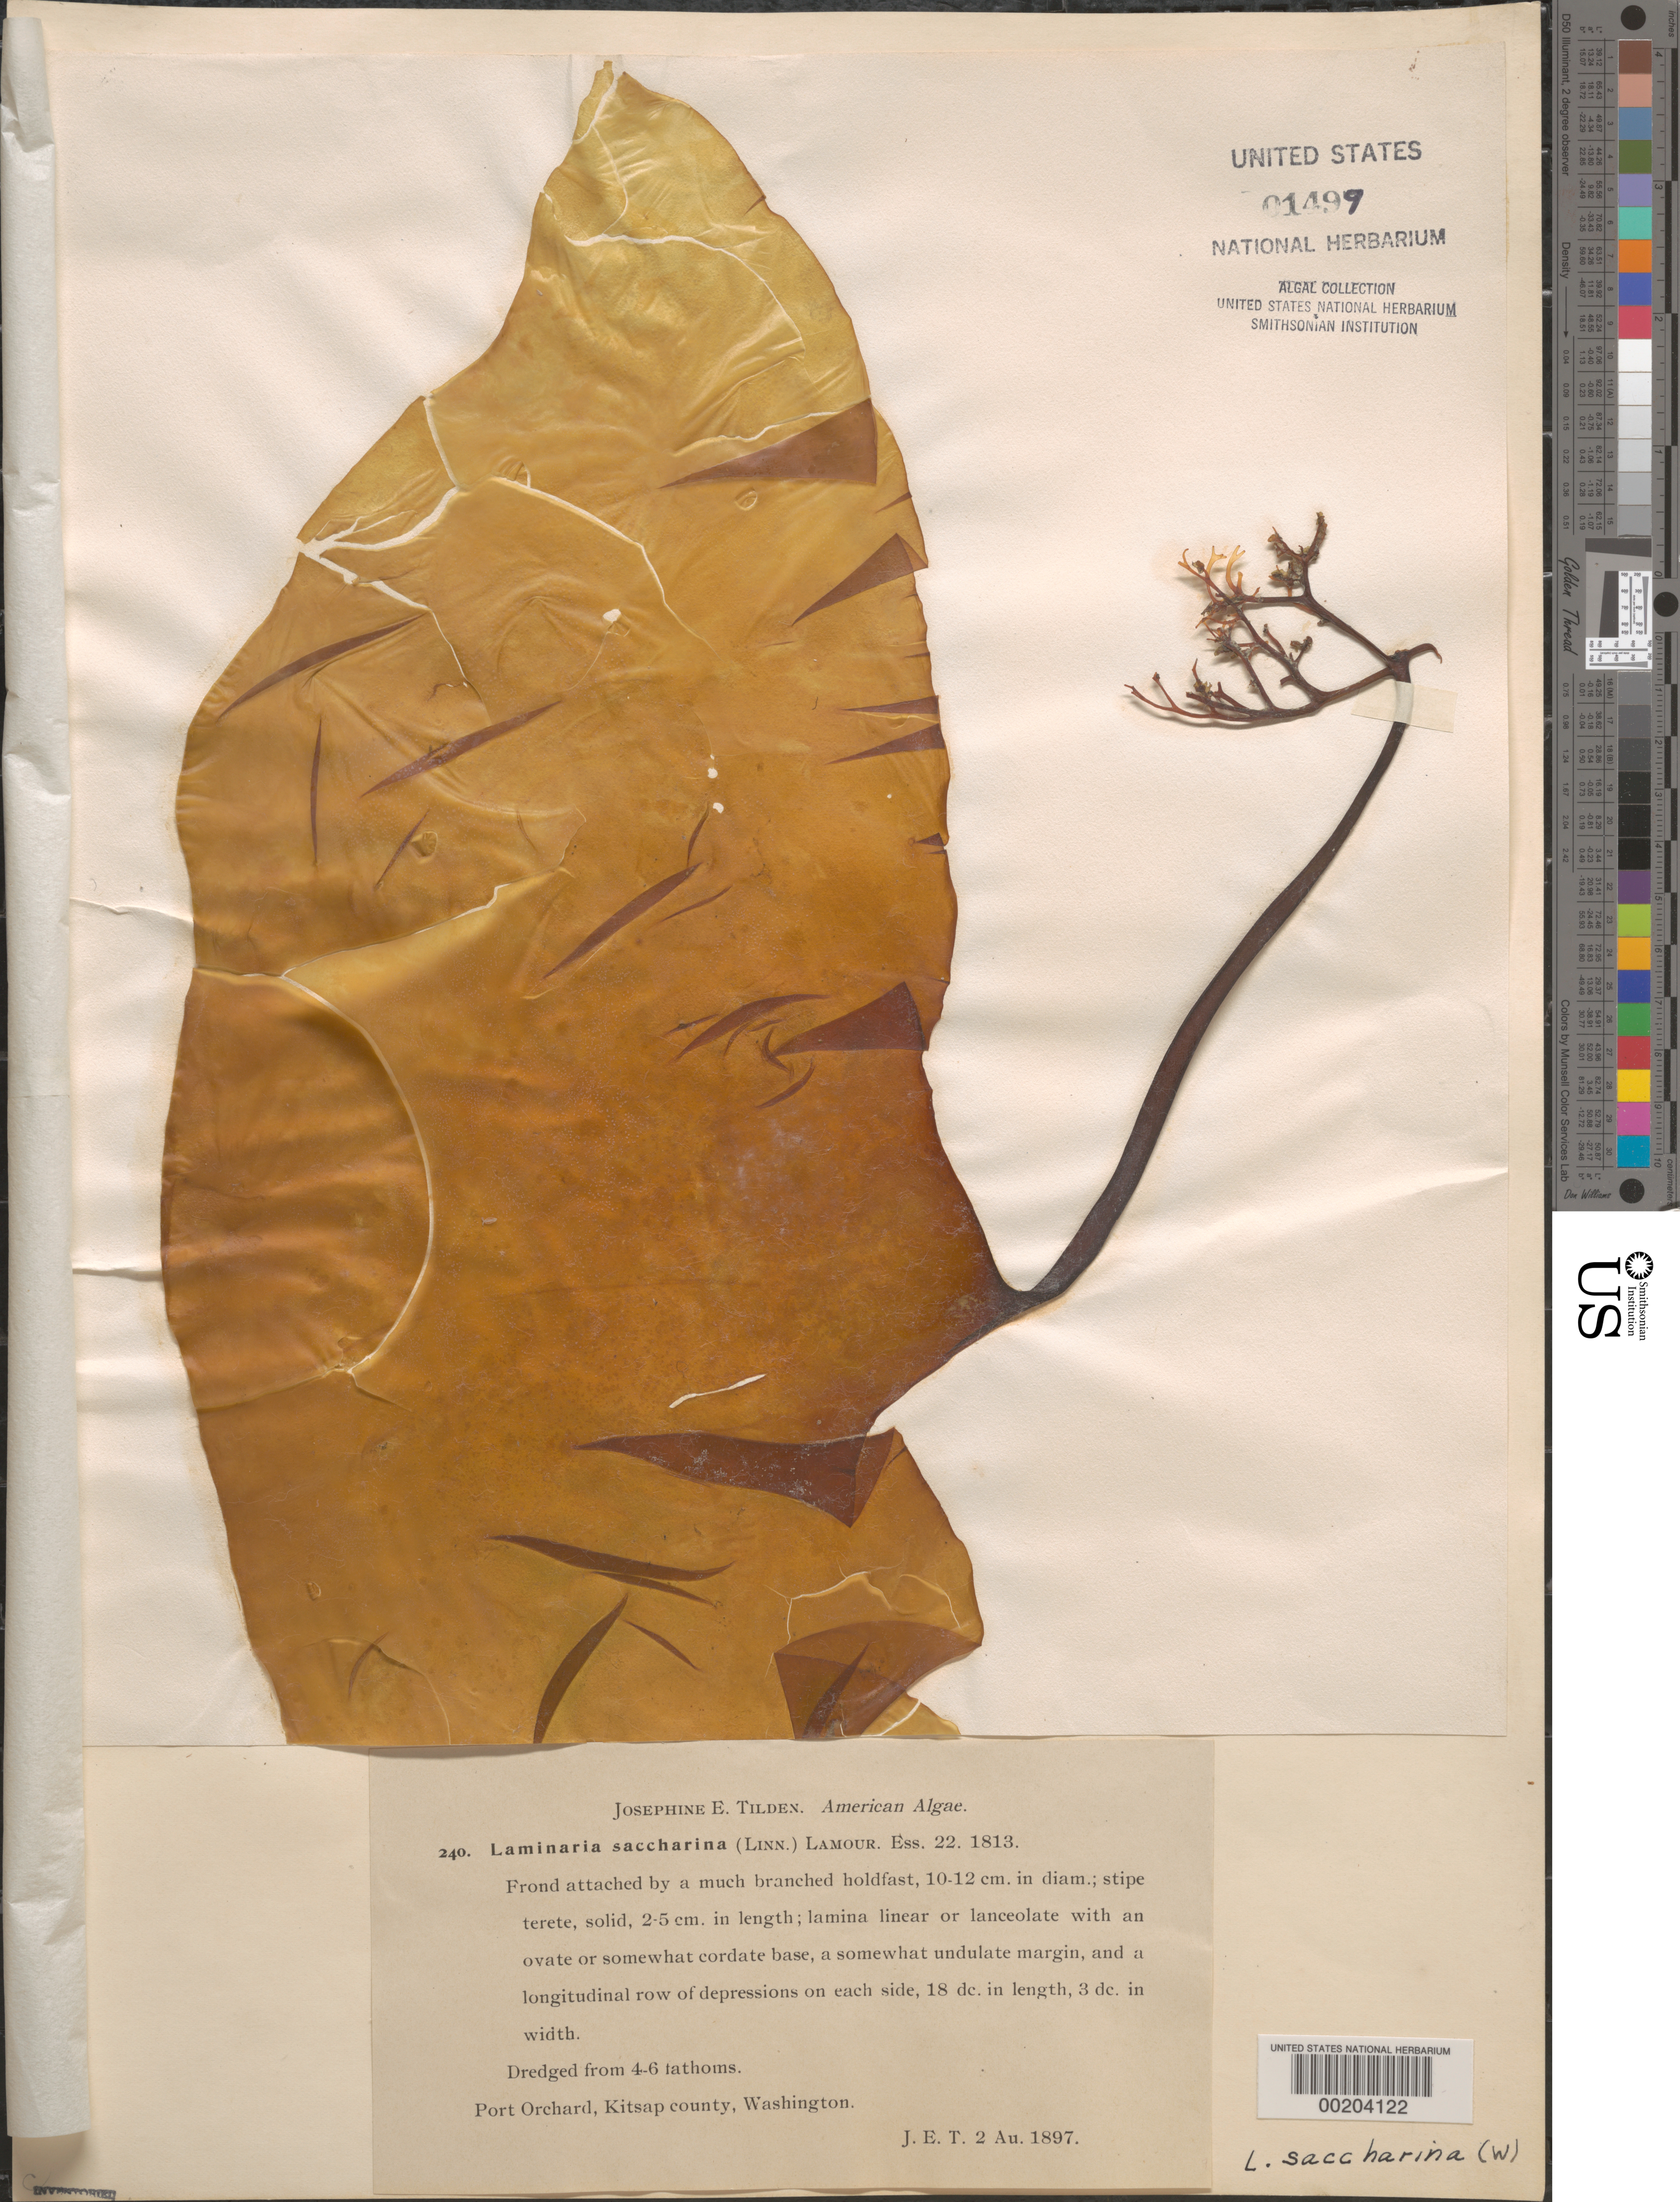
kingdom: Chromista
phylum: Ochrophyta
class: Phaeophyceae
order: Laminariales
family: Laminariaceae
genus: Saccharina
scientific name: Saccharina latissima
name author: C.E. Lane et al.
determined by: Algae name updating Project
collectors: J. E. Tilden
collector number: JET 240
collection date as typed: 02 Aug 1897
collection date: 1897-08-02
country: United States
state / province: Washington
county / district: Kitsap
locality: Port Orchard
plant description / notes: Tilden, American Algae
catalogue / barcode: US 1499